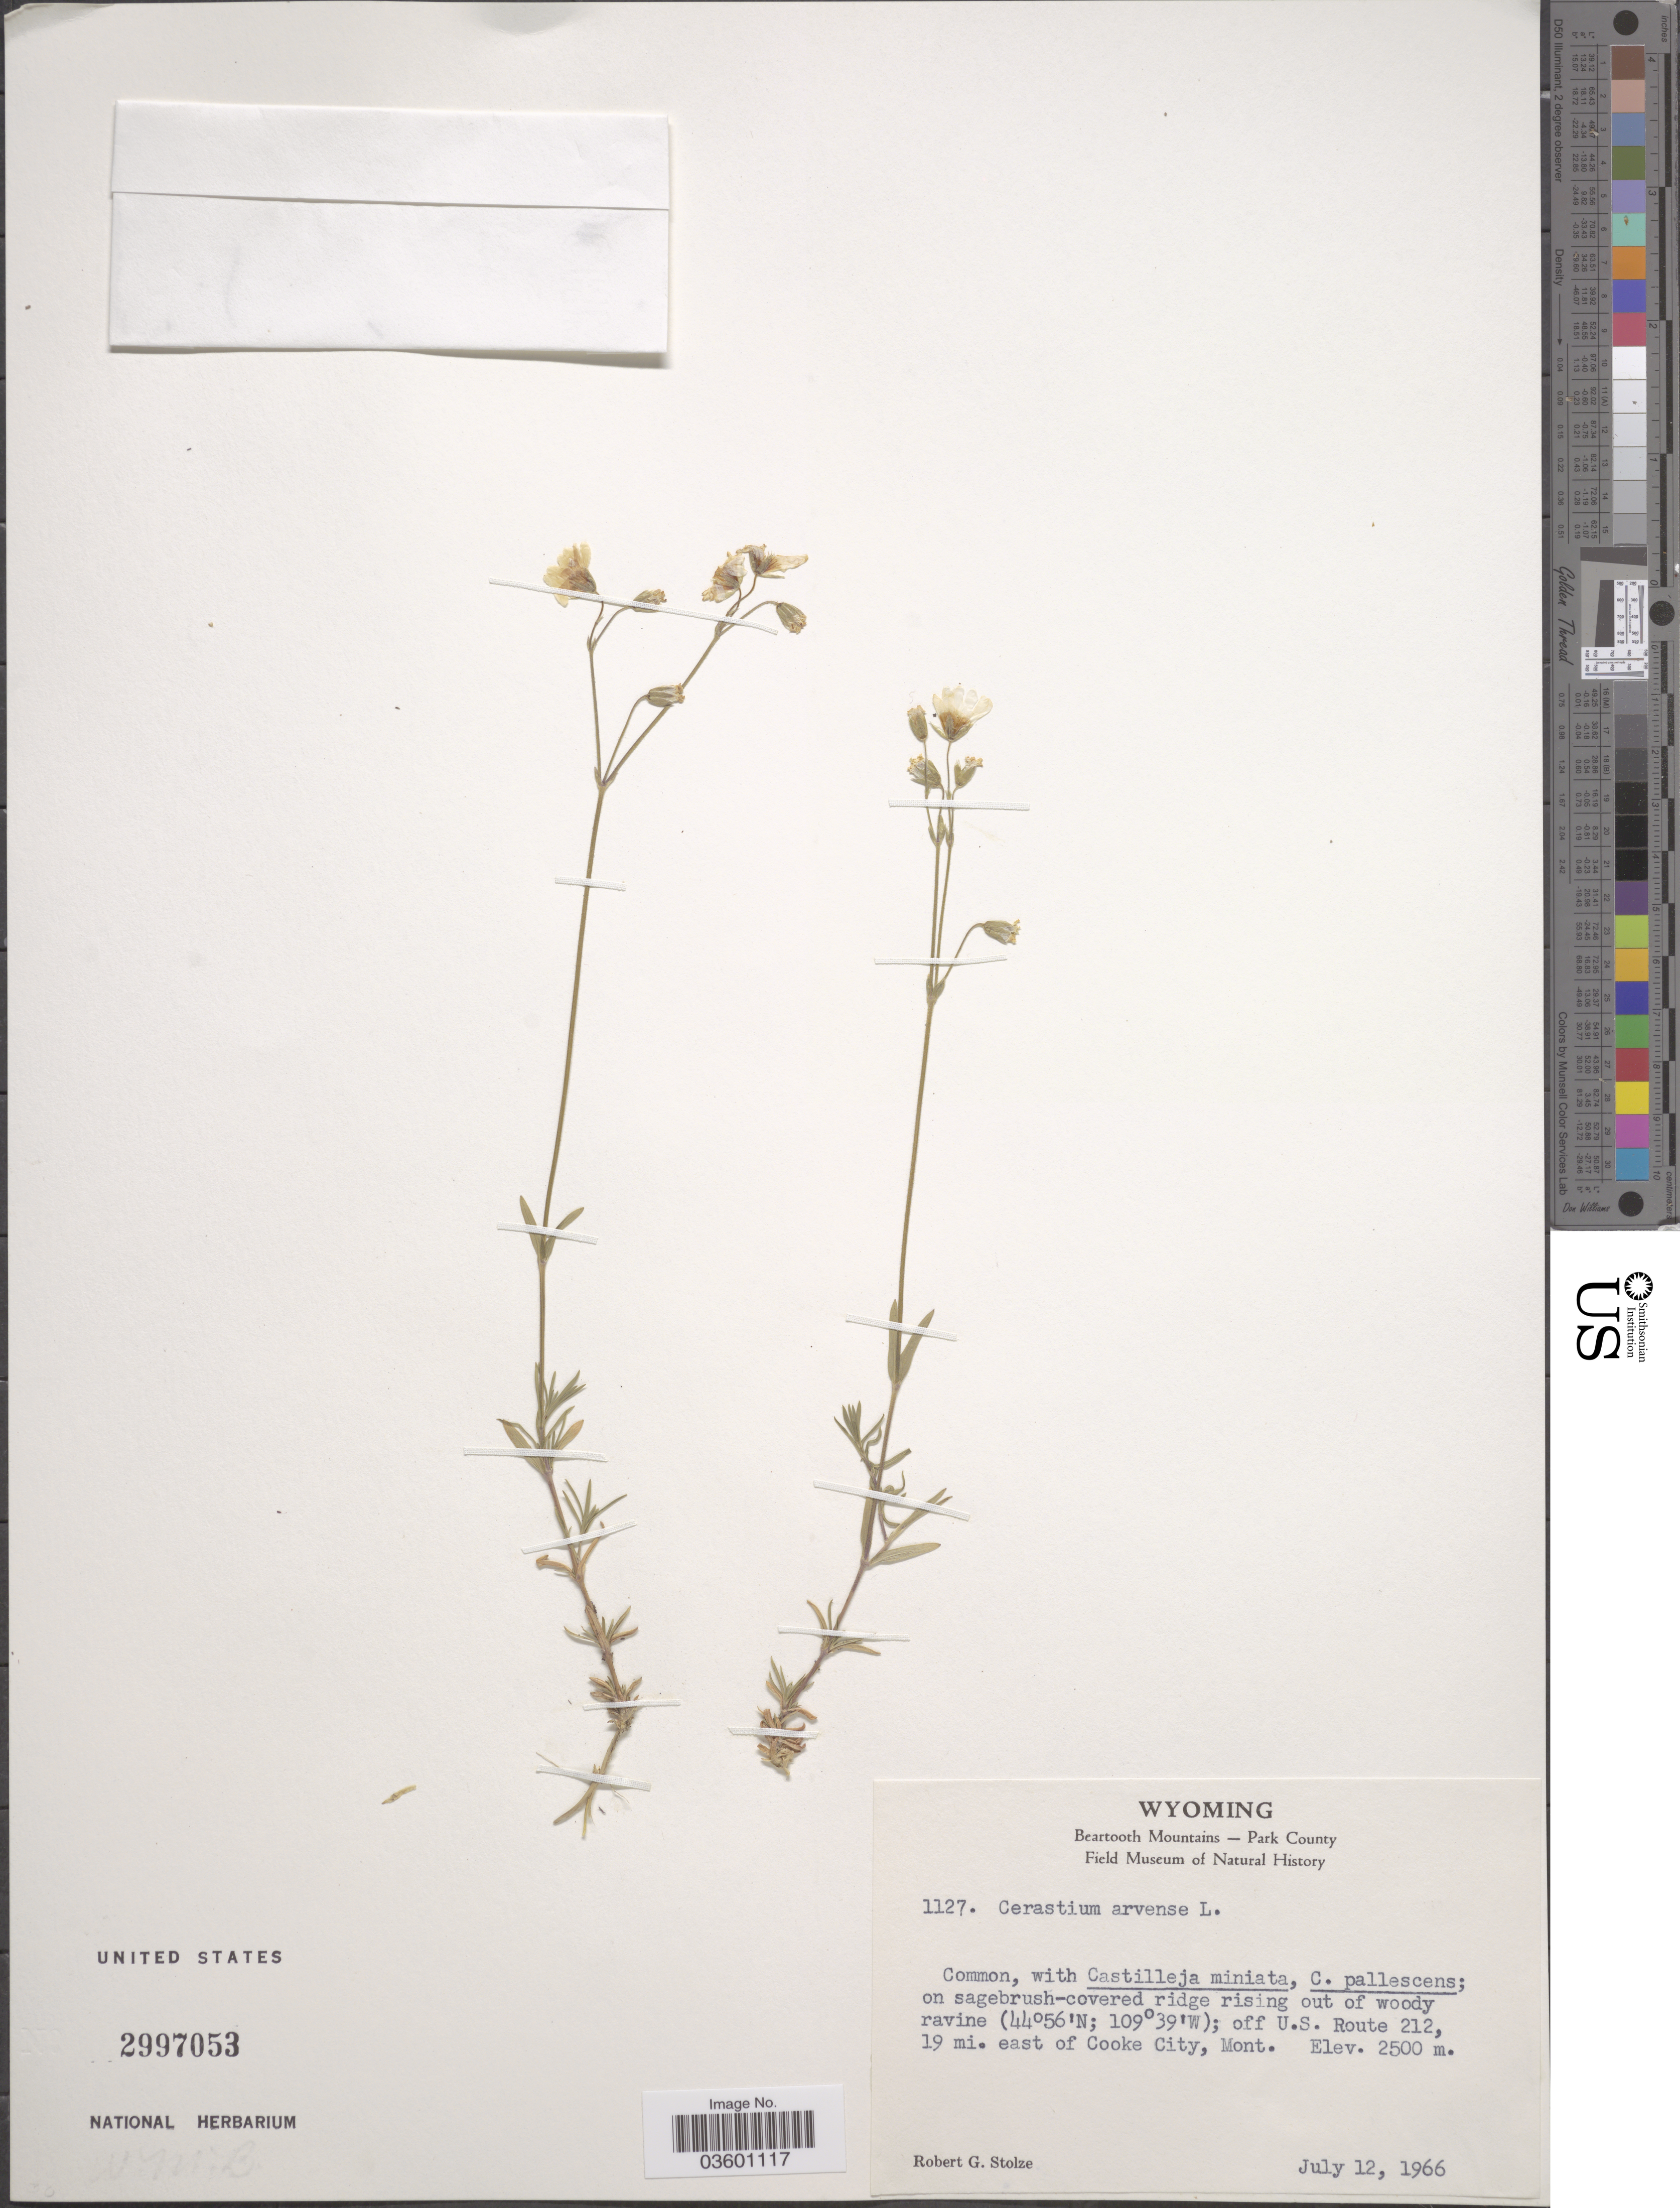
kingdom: Plantae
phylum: Tracheophyta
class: Magnoliopsida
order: Caryophyllales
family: Caryophyllaceae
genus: Cerastium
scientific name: Cerastium arvense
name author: L.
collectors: R. G. Stolze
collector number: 1127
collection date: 1966-07-12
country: United States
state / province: Wyoming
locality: Beartooth Mountains - Park County. Off U. S. Route 212, 19 mi. east of Cooke City, Mont.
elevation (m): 2500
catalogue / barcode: US 2997053